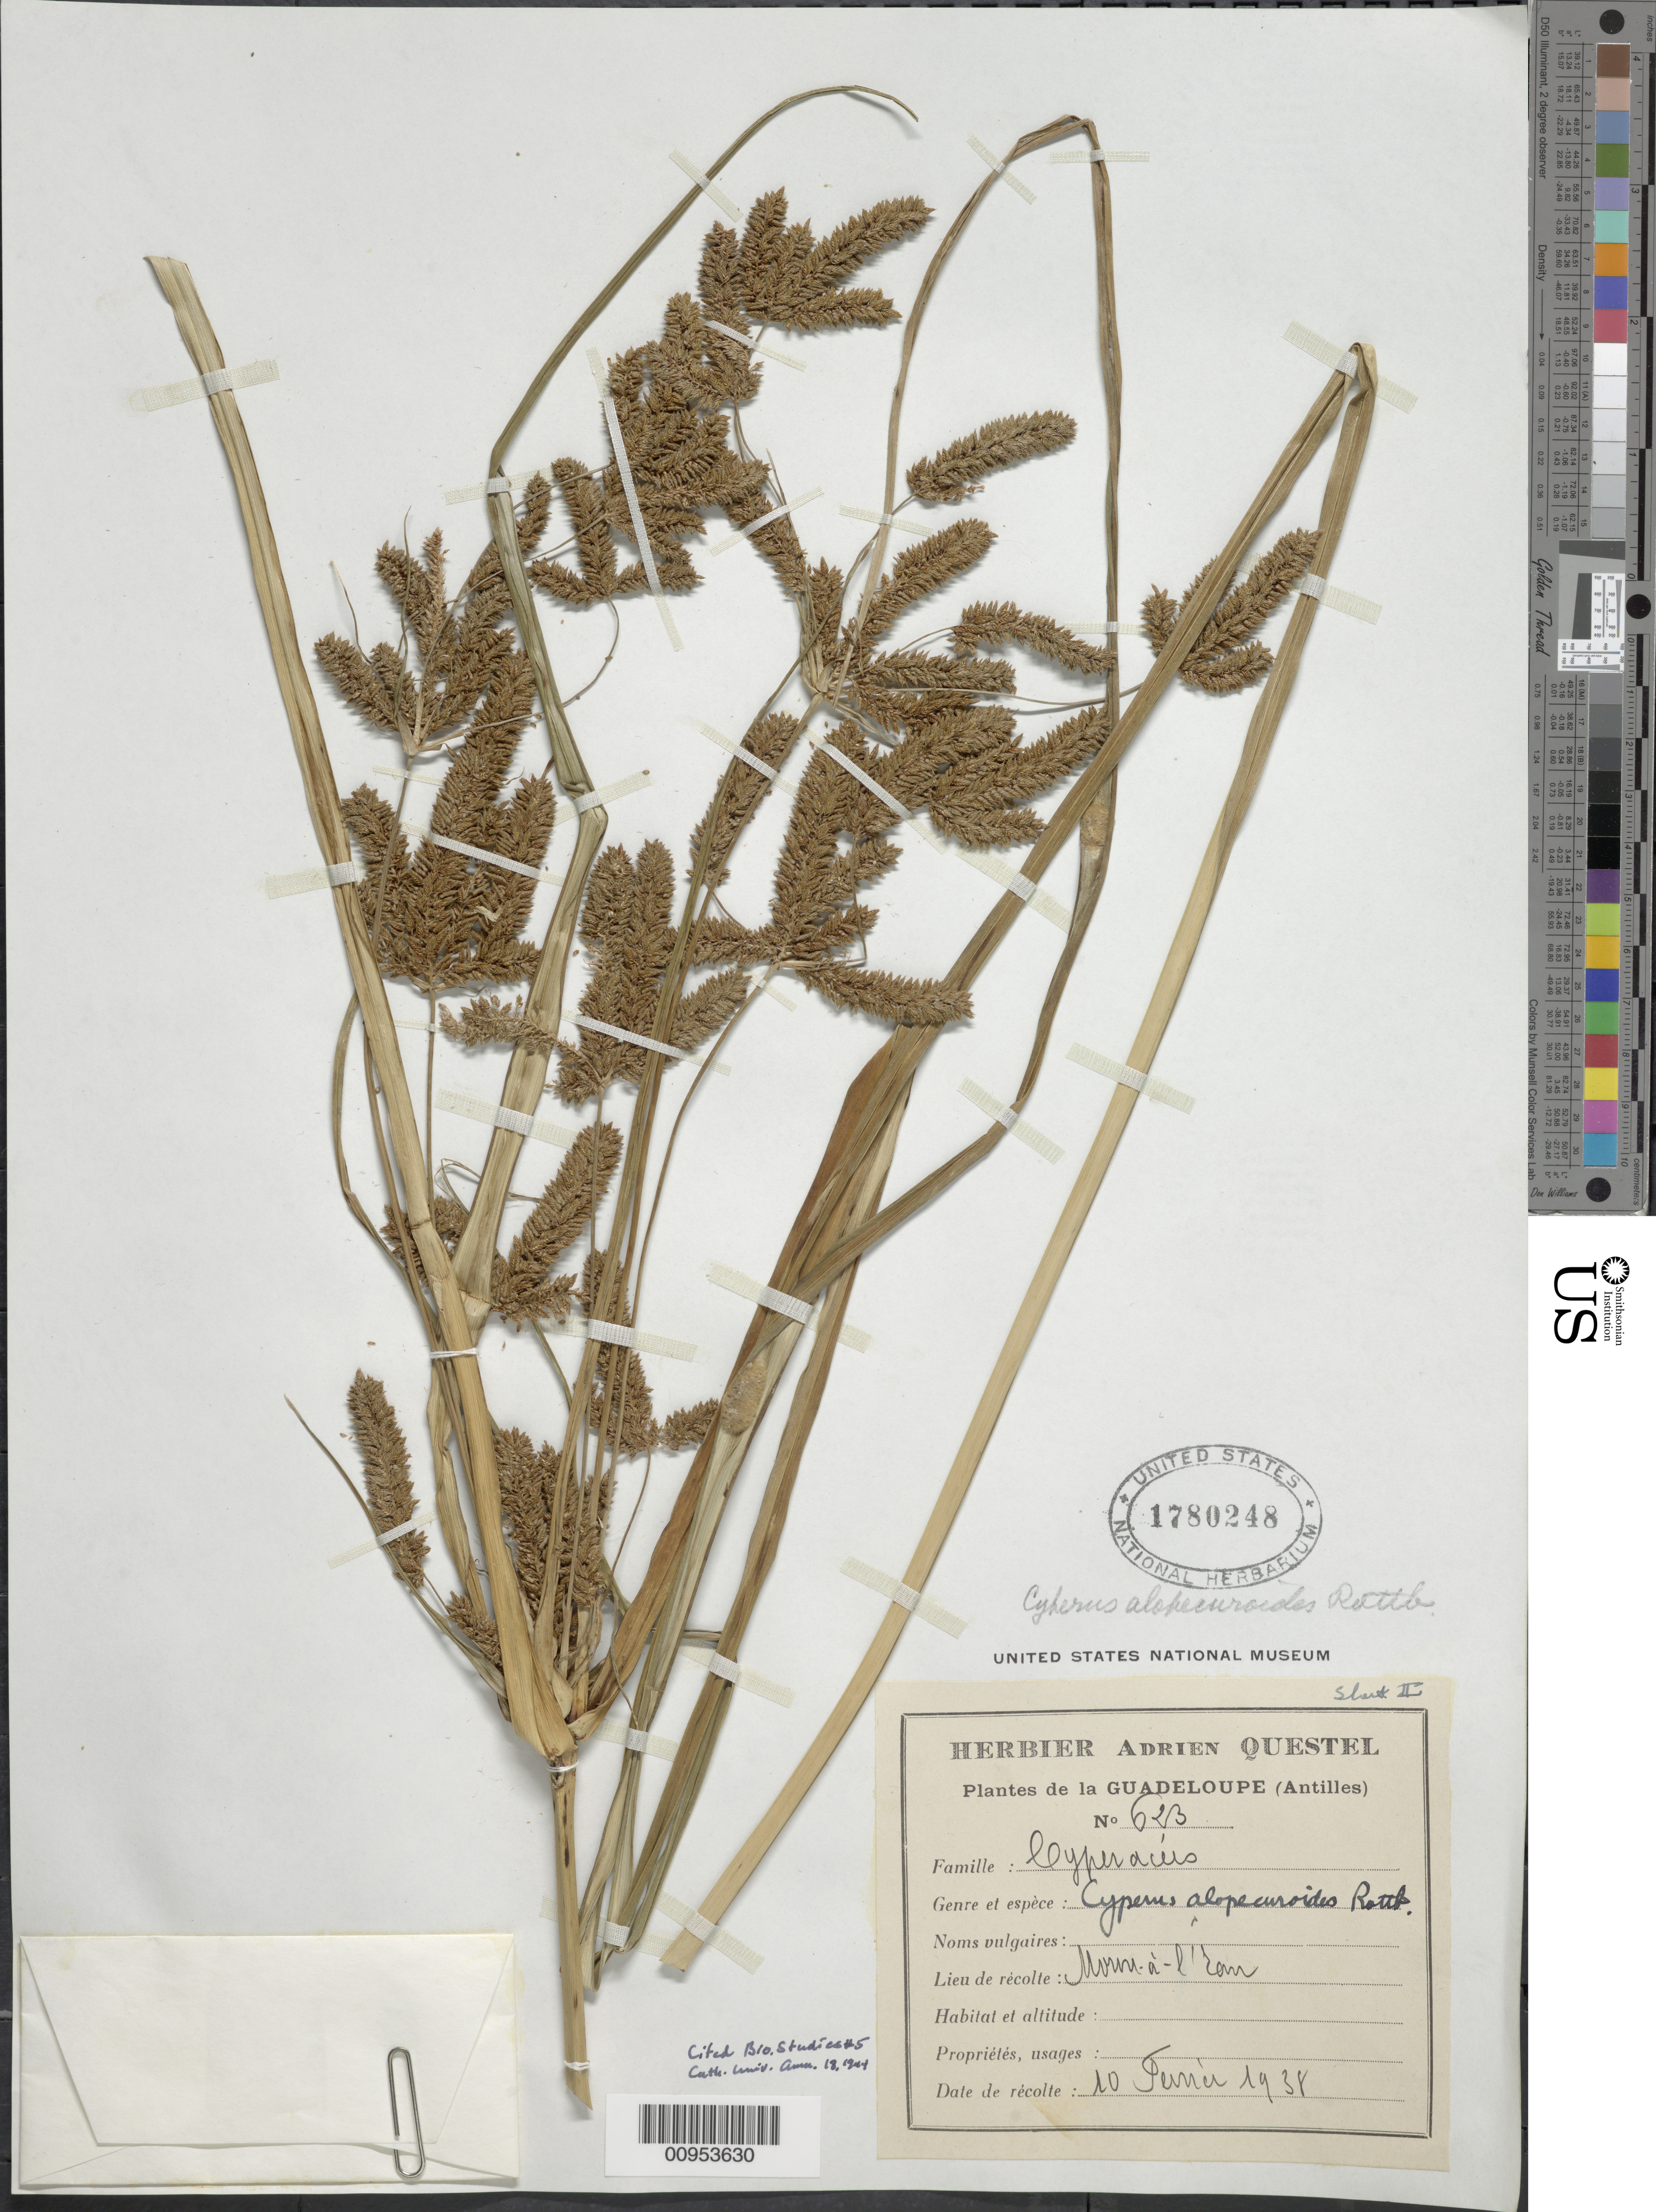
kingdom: Plantae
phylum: Tracheophyta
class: Liliopsida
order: Poales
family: Cyperaceae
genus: Cyperus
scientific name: Cyperus alopecuroides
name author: Rottb.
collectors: A. Questel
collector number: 623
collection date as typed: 10 Feb 1938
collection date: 1938-02-10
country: Guadeloupe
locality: Morne à l' Eau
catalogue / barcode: US 1780248